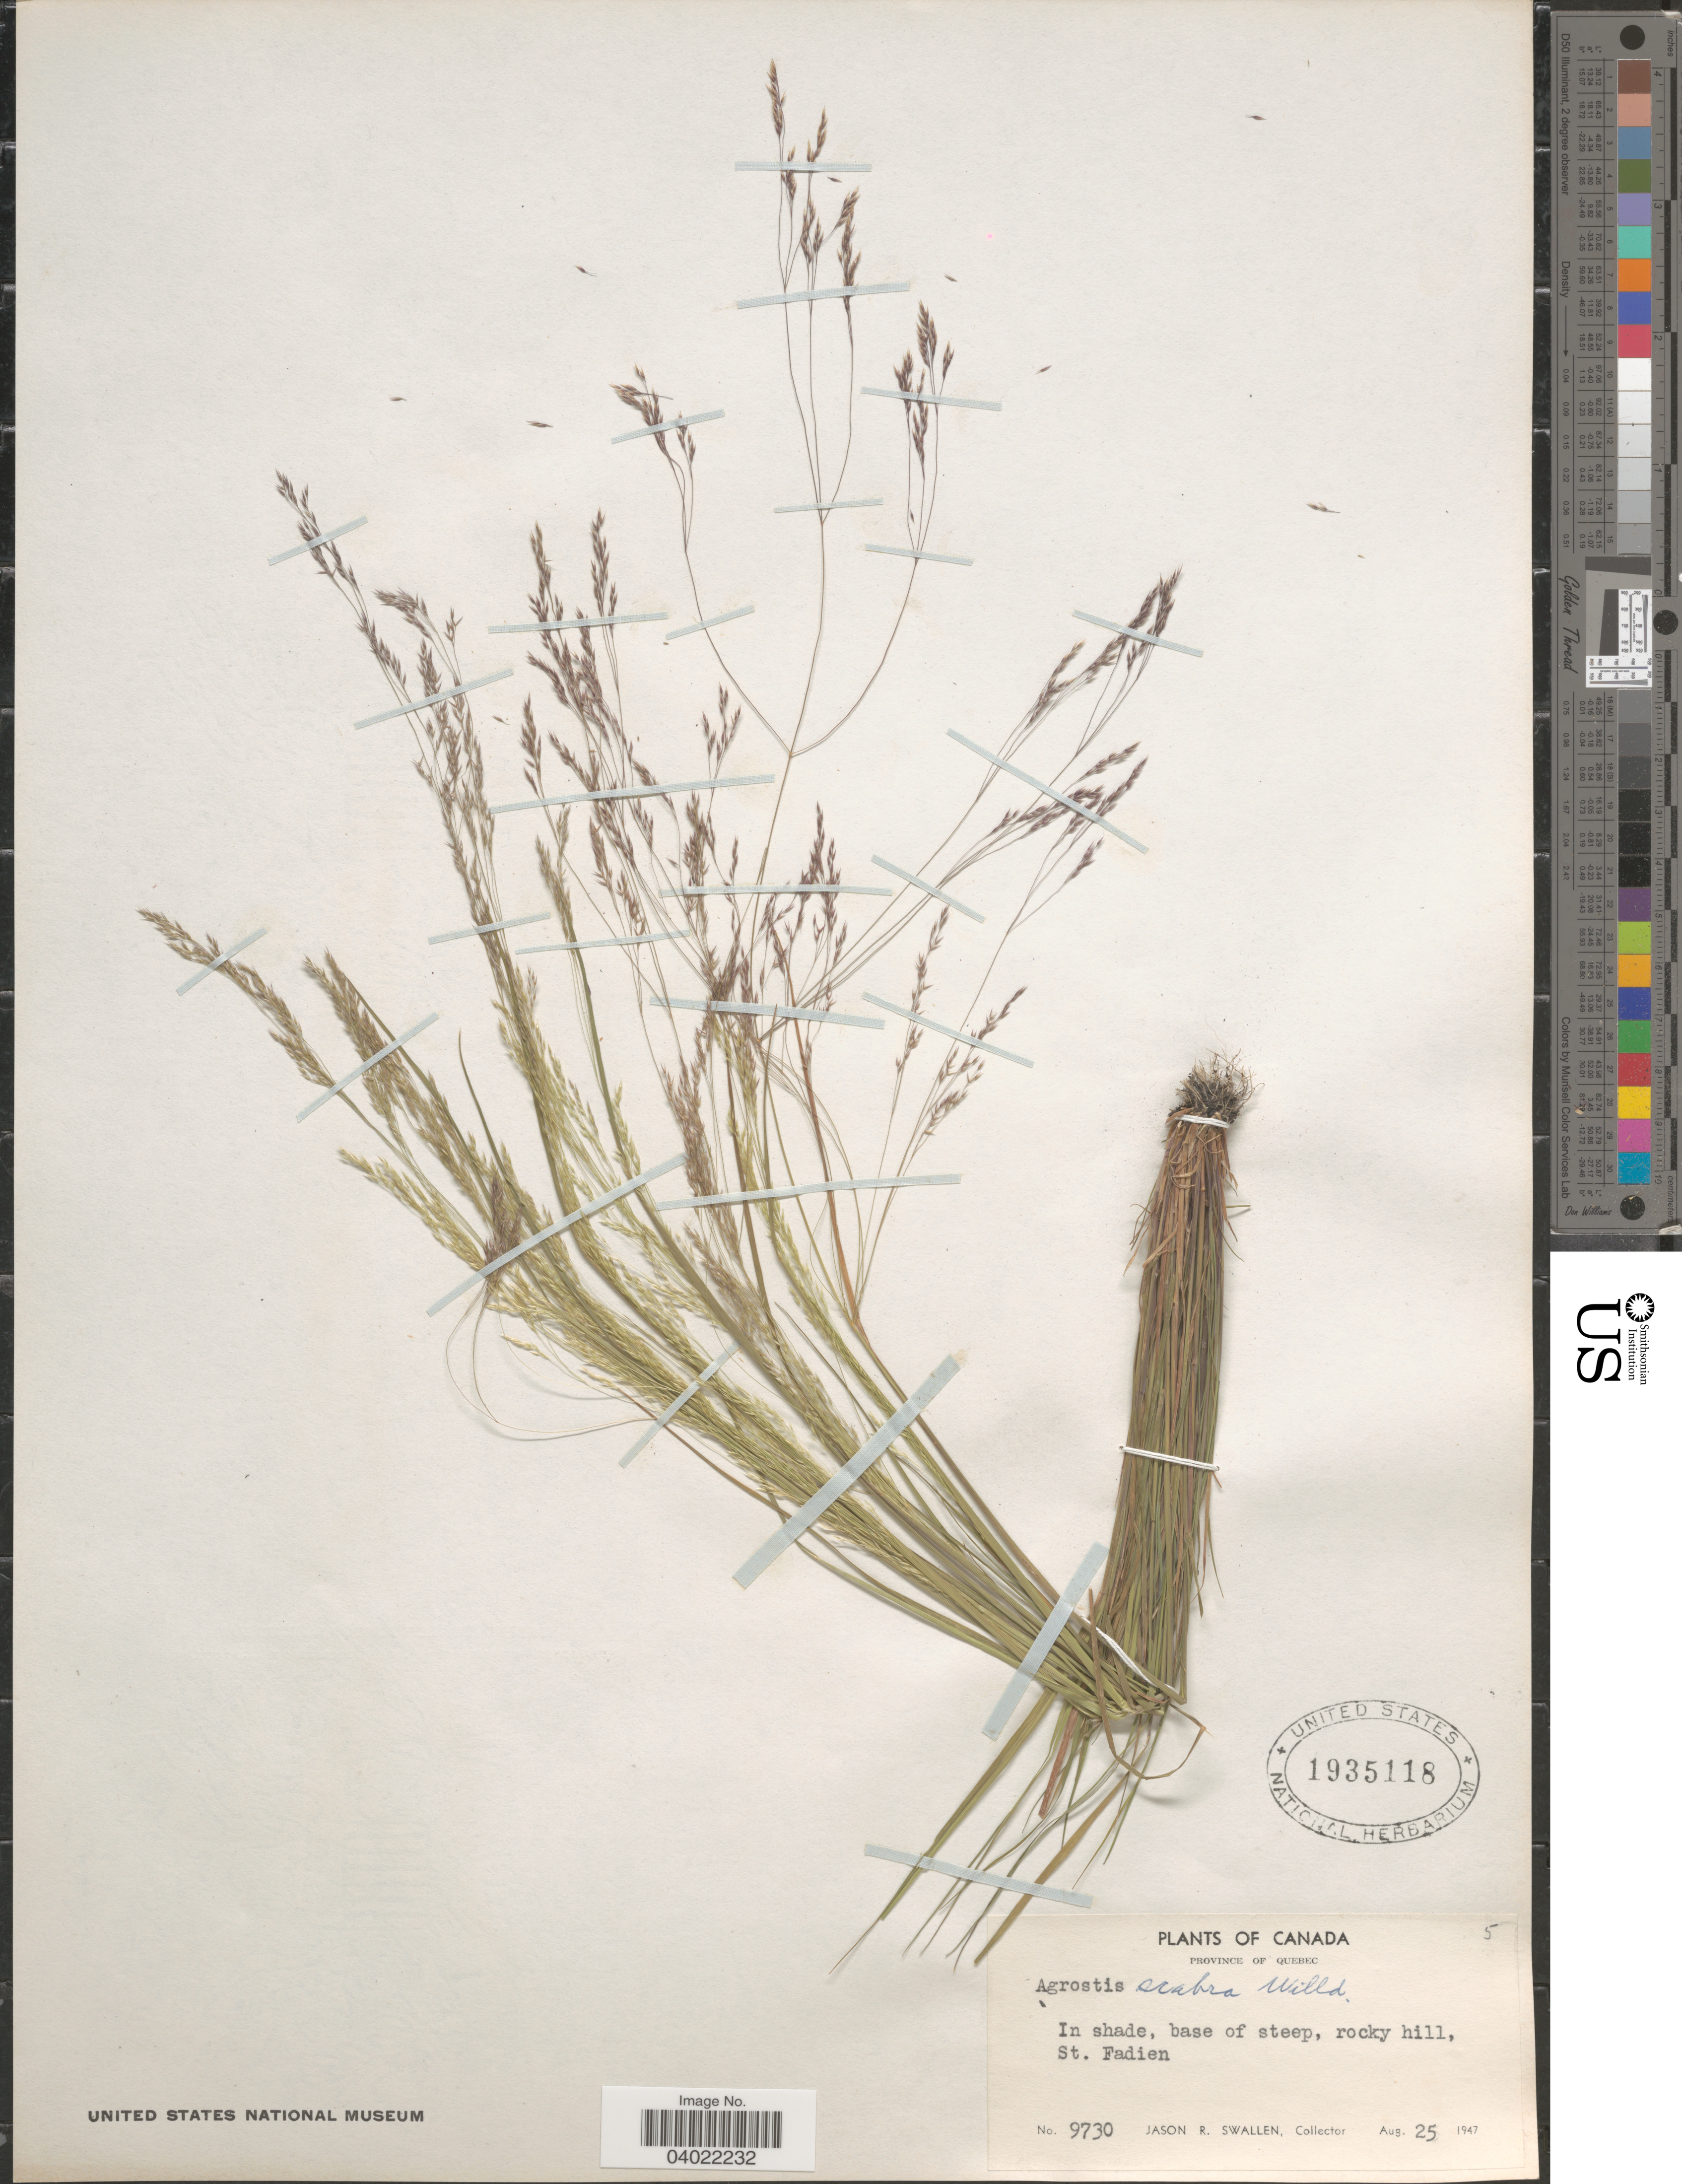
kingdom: Plantae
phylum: Tracheophyta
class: Liliopsida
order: Poales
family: Poaceae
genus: Agrostis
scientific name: Agrostis scabra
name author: Willd.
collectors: J. R. Swallen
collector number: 9730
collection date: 1947-08-25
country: Canada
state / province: Quebec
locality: In shade, base of steep, rocky hill, St. Fadien.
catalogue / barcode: US 1935118